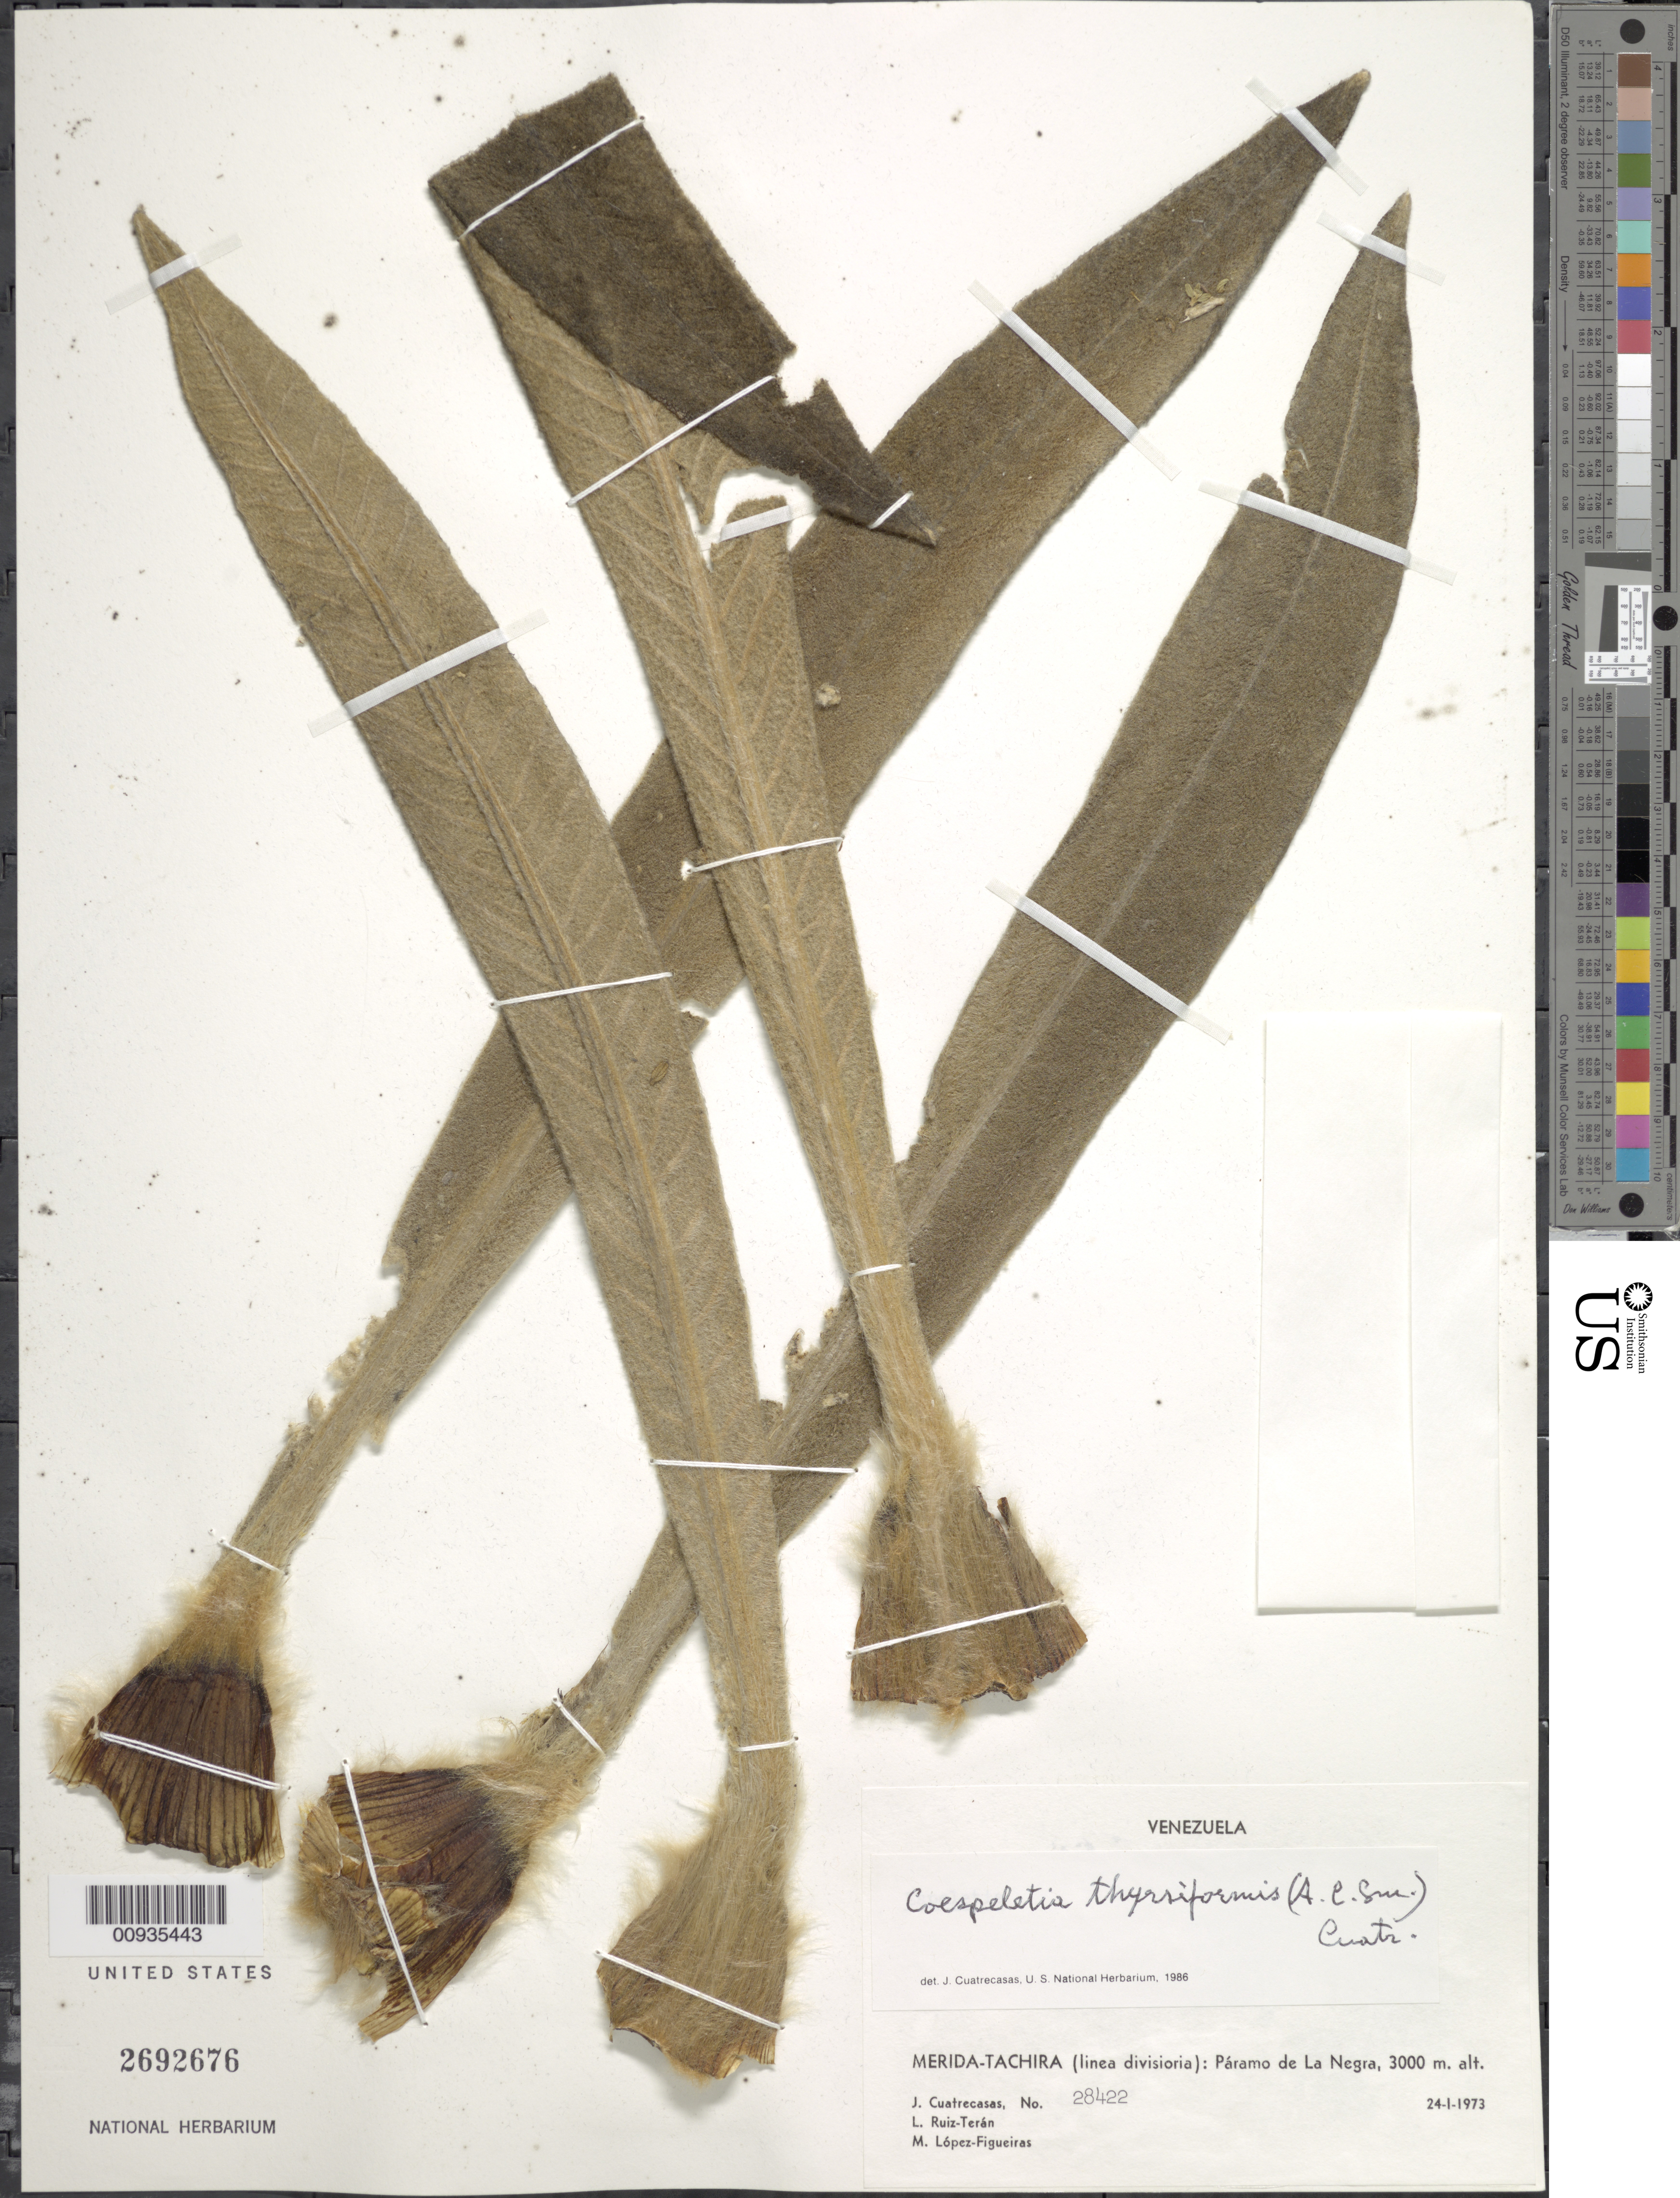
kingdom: Plantae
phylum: Tracheophyta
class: Magnoliopsida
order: Asterales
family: Asteraceae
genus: Coespeletia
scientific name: Coespeletia thyrsiformis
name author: (A.C. Sm.) Cuatrec.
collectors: J. Cuatrecasas, L. E. Ruíz-Terán & M. López Figueiras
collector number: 28422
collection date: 1973-01-24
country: Venezuela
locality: Merida-Tachira (linea divisioria): Paramo de La Negra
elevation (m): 3000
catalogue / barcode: US 2692676